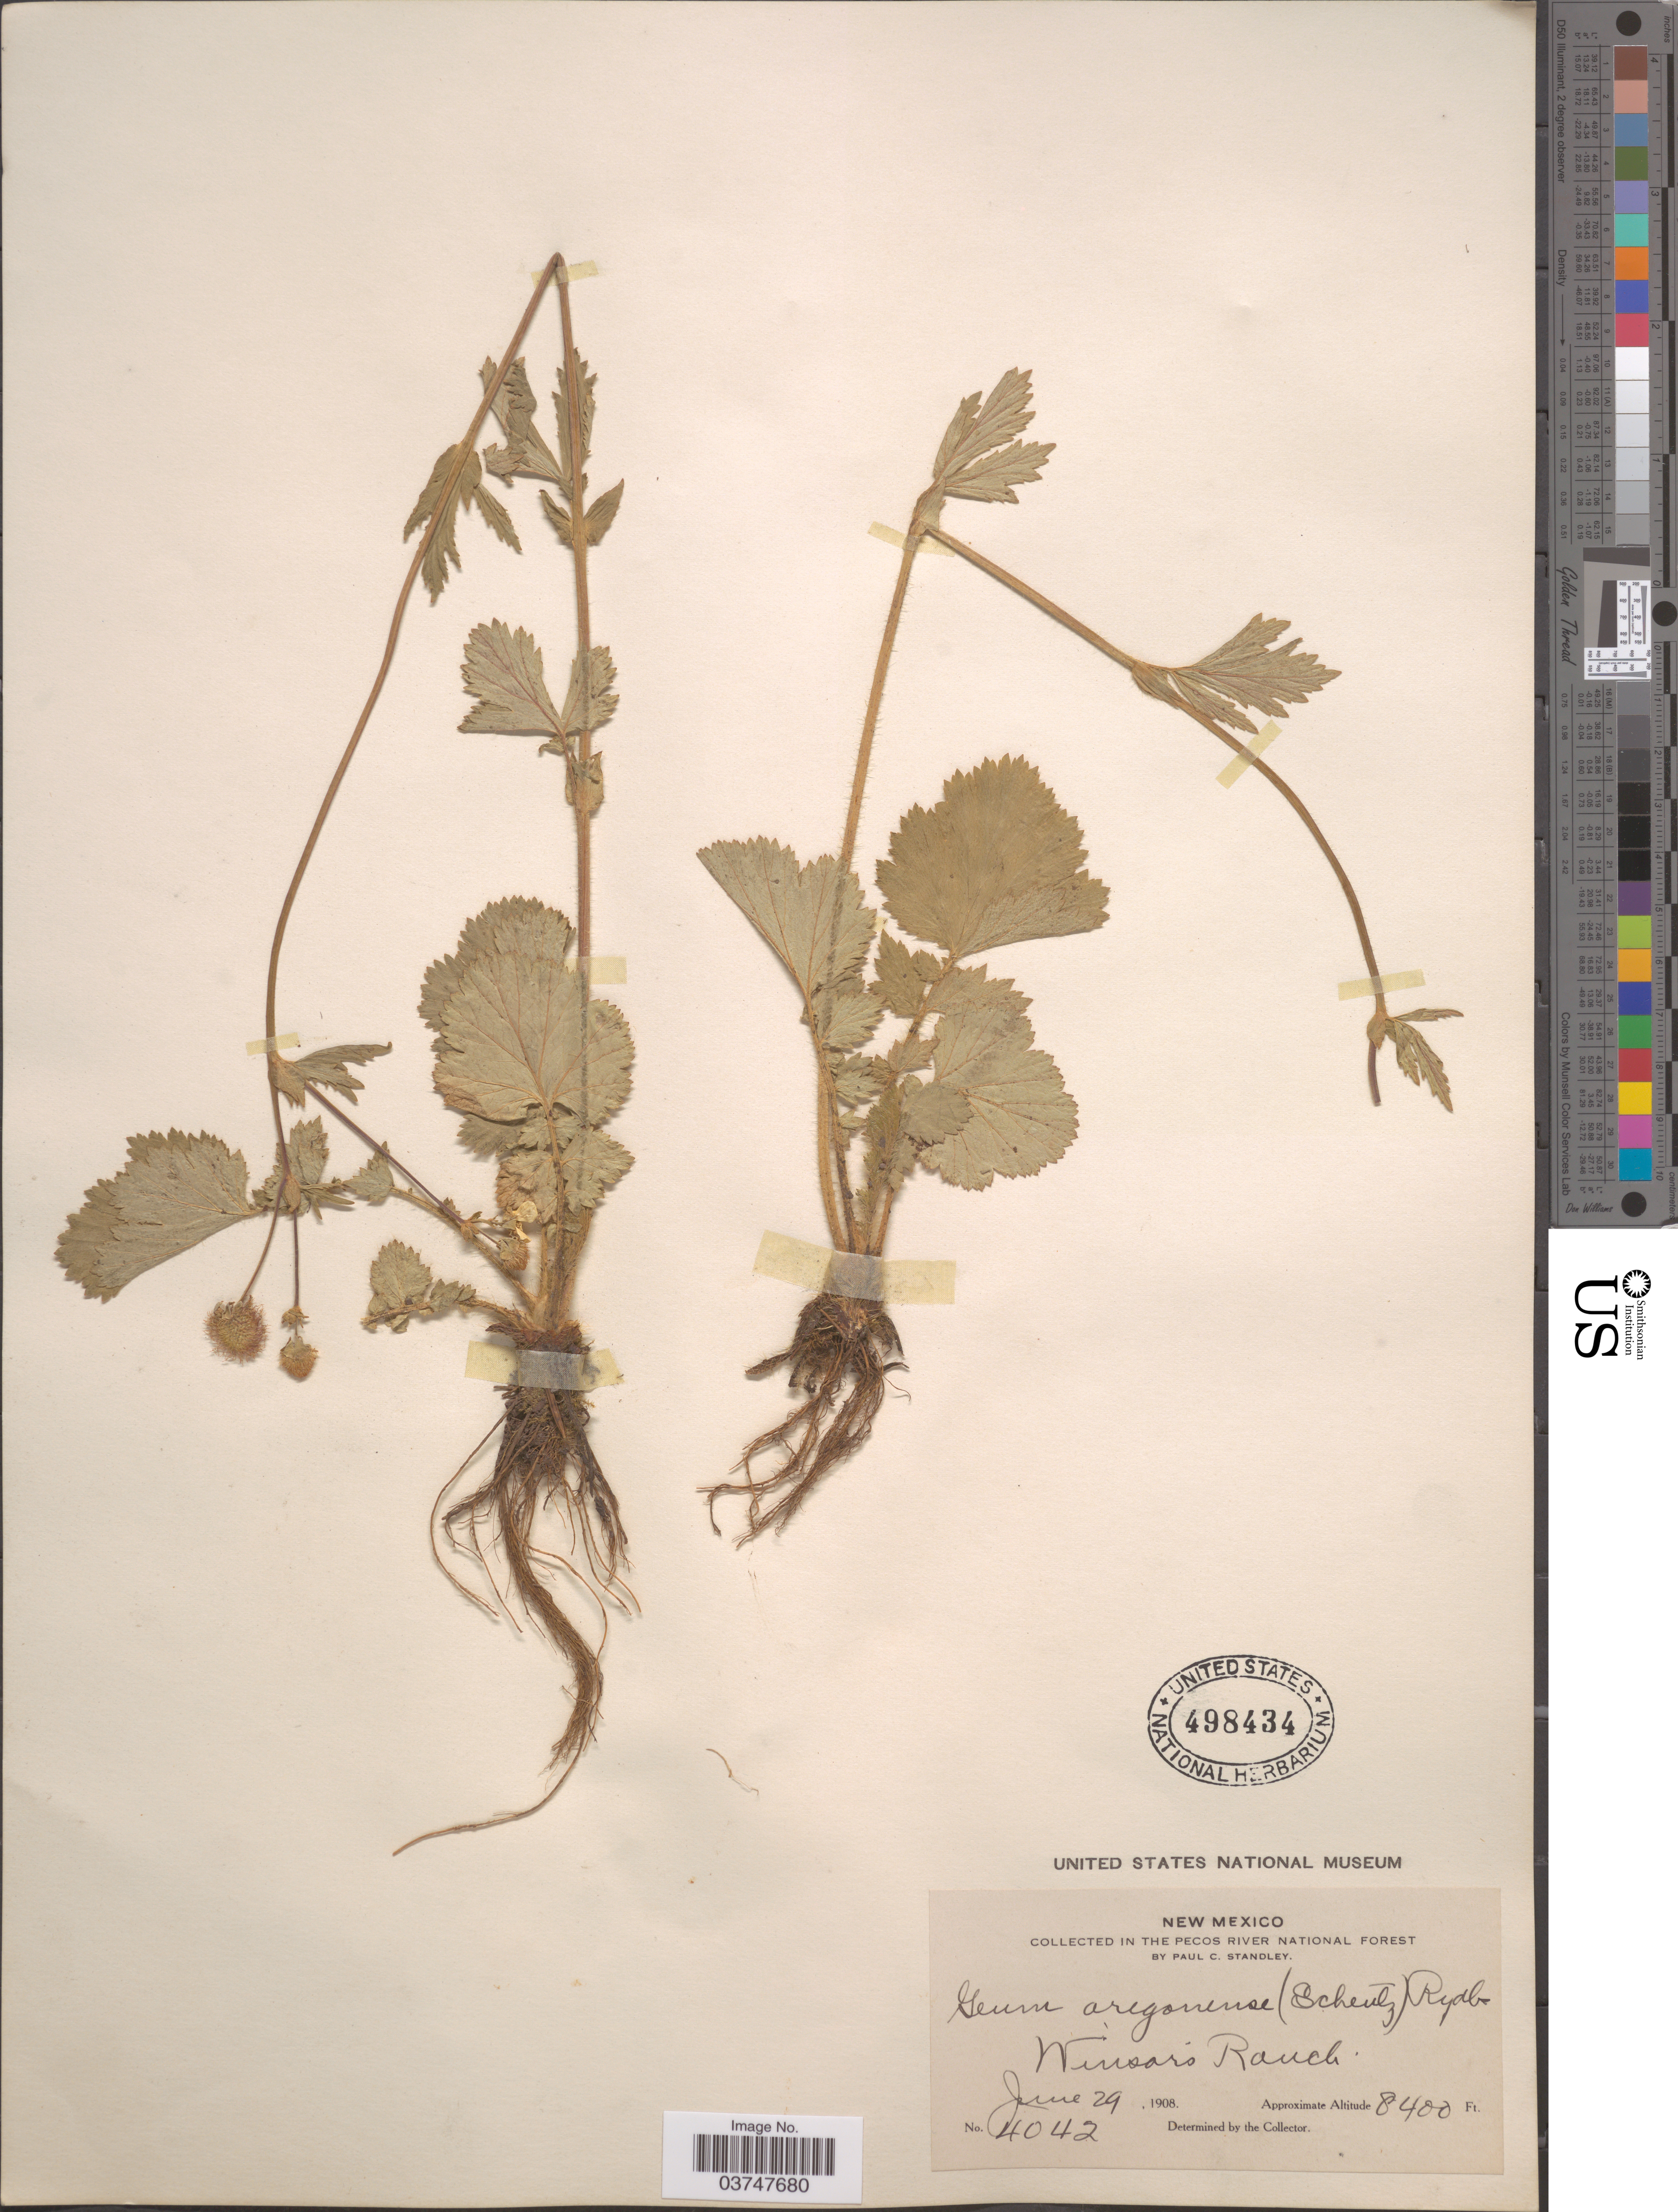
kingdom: Plantae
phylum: Tracheophyta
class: Magnoliopsida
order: Rosales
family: Rosaceae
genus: Geum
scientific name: Geum oregonense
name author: Rydb.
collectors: P. C. Standley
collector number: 4042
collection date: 1908-06-29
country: United States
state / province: New Mexico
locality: In the Pecos National Forest, Winsor's Ranch.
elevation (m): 2560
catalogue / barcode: US 498434